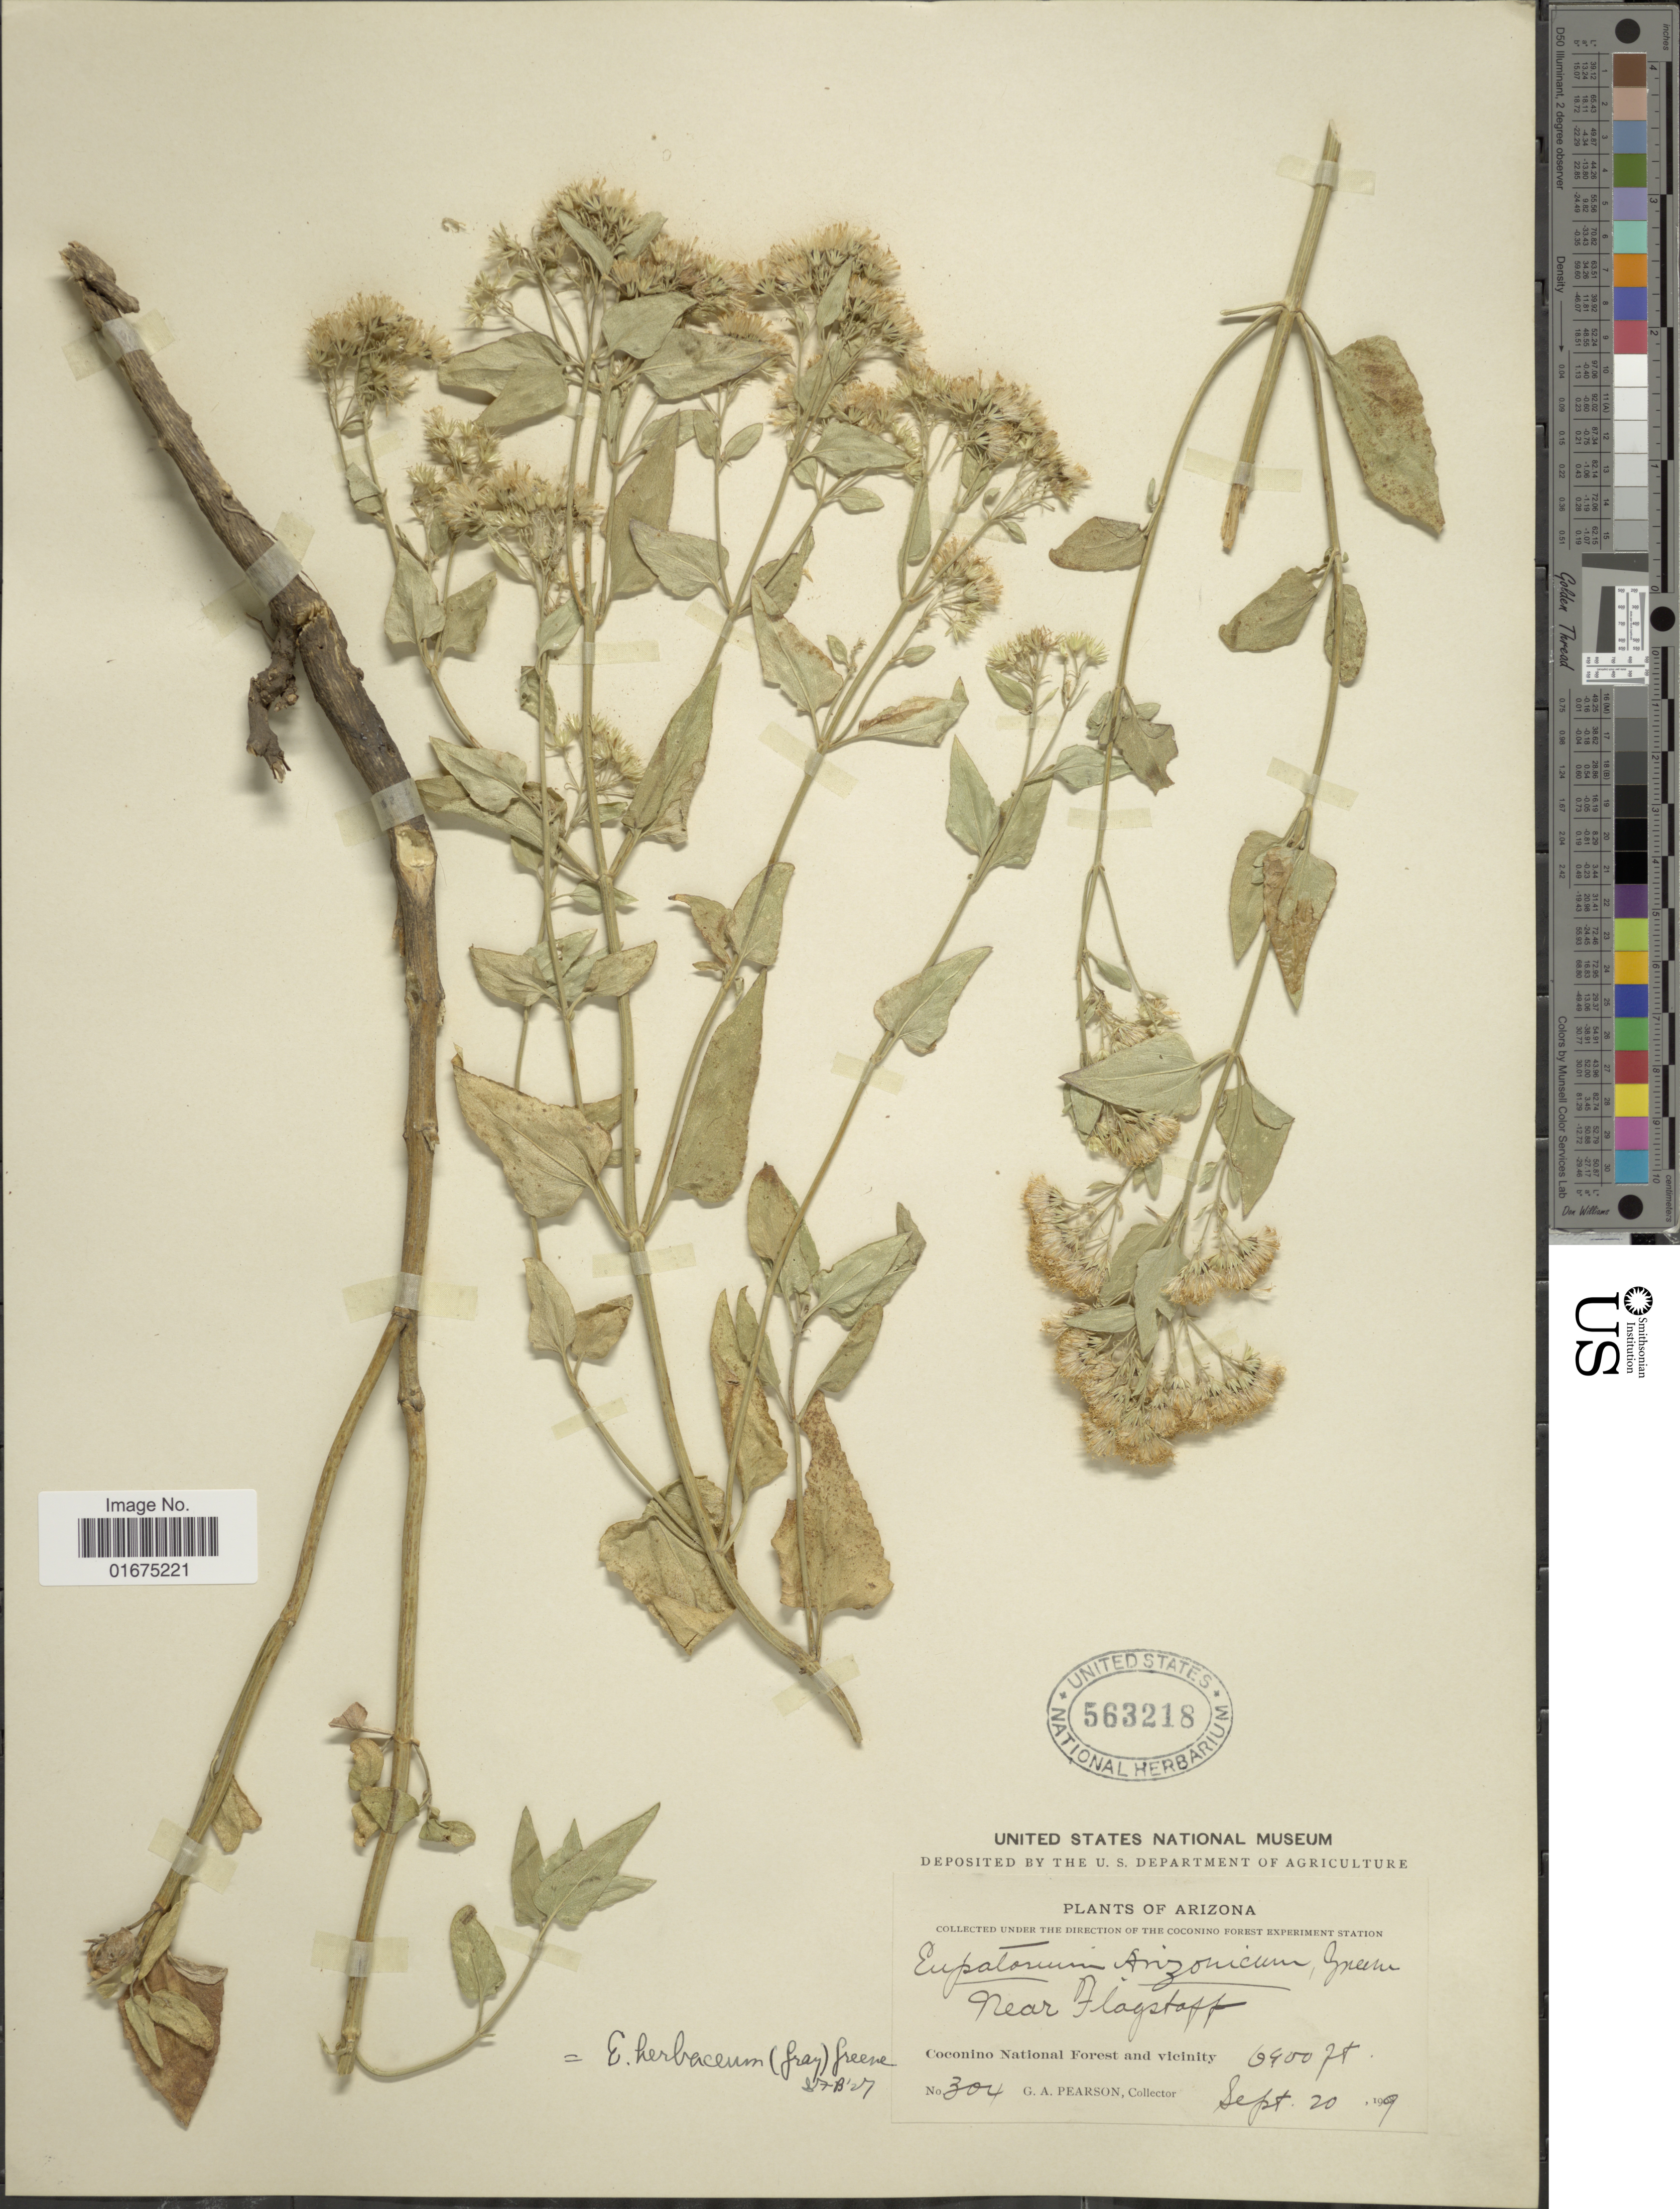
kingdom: Plantae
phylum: Tracheophyta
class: Magnoliopsida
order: Asterales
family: Asteraceae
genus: Ageratina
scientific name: Ageratina herbacea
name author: (A. Gray) R.M. King & H. Rob.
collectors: G. A. Pearson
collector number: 304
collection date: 1909-09-20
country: United States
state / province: Arizona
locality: Near Flagstaff, Coconino National Forest and vicinity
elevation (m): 1951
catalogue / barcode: US 563218